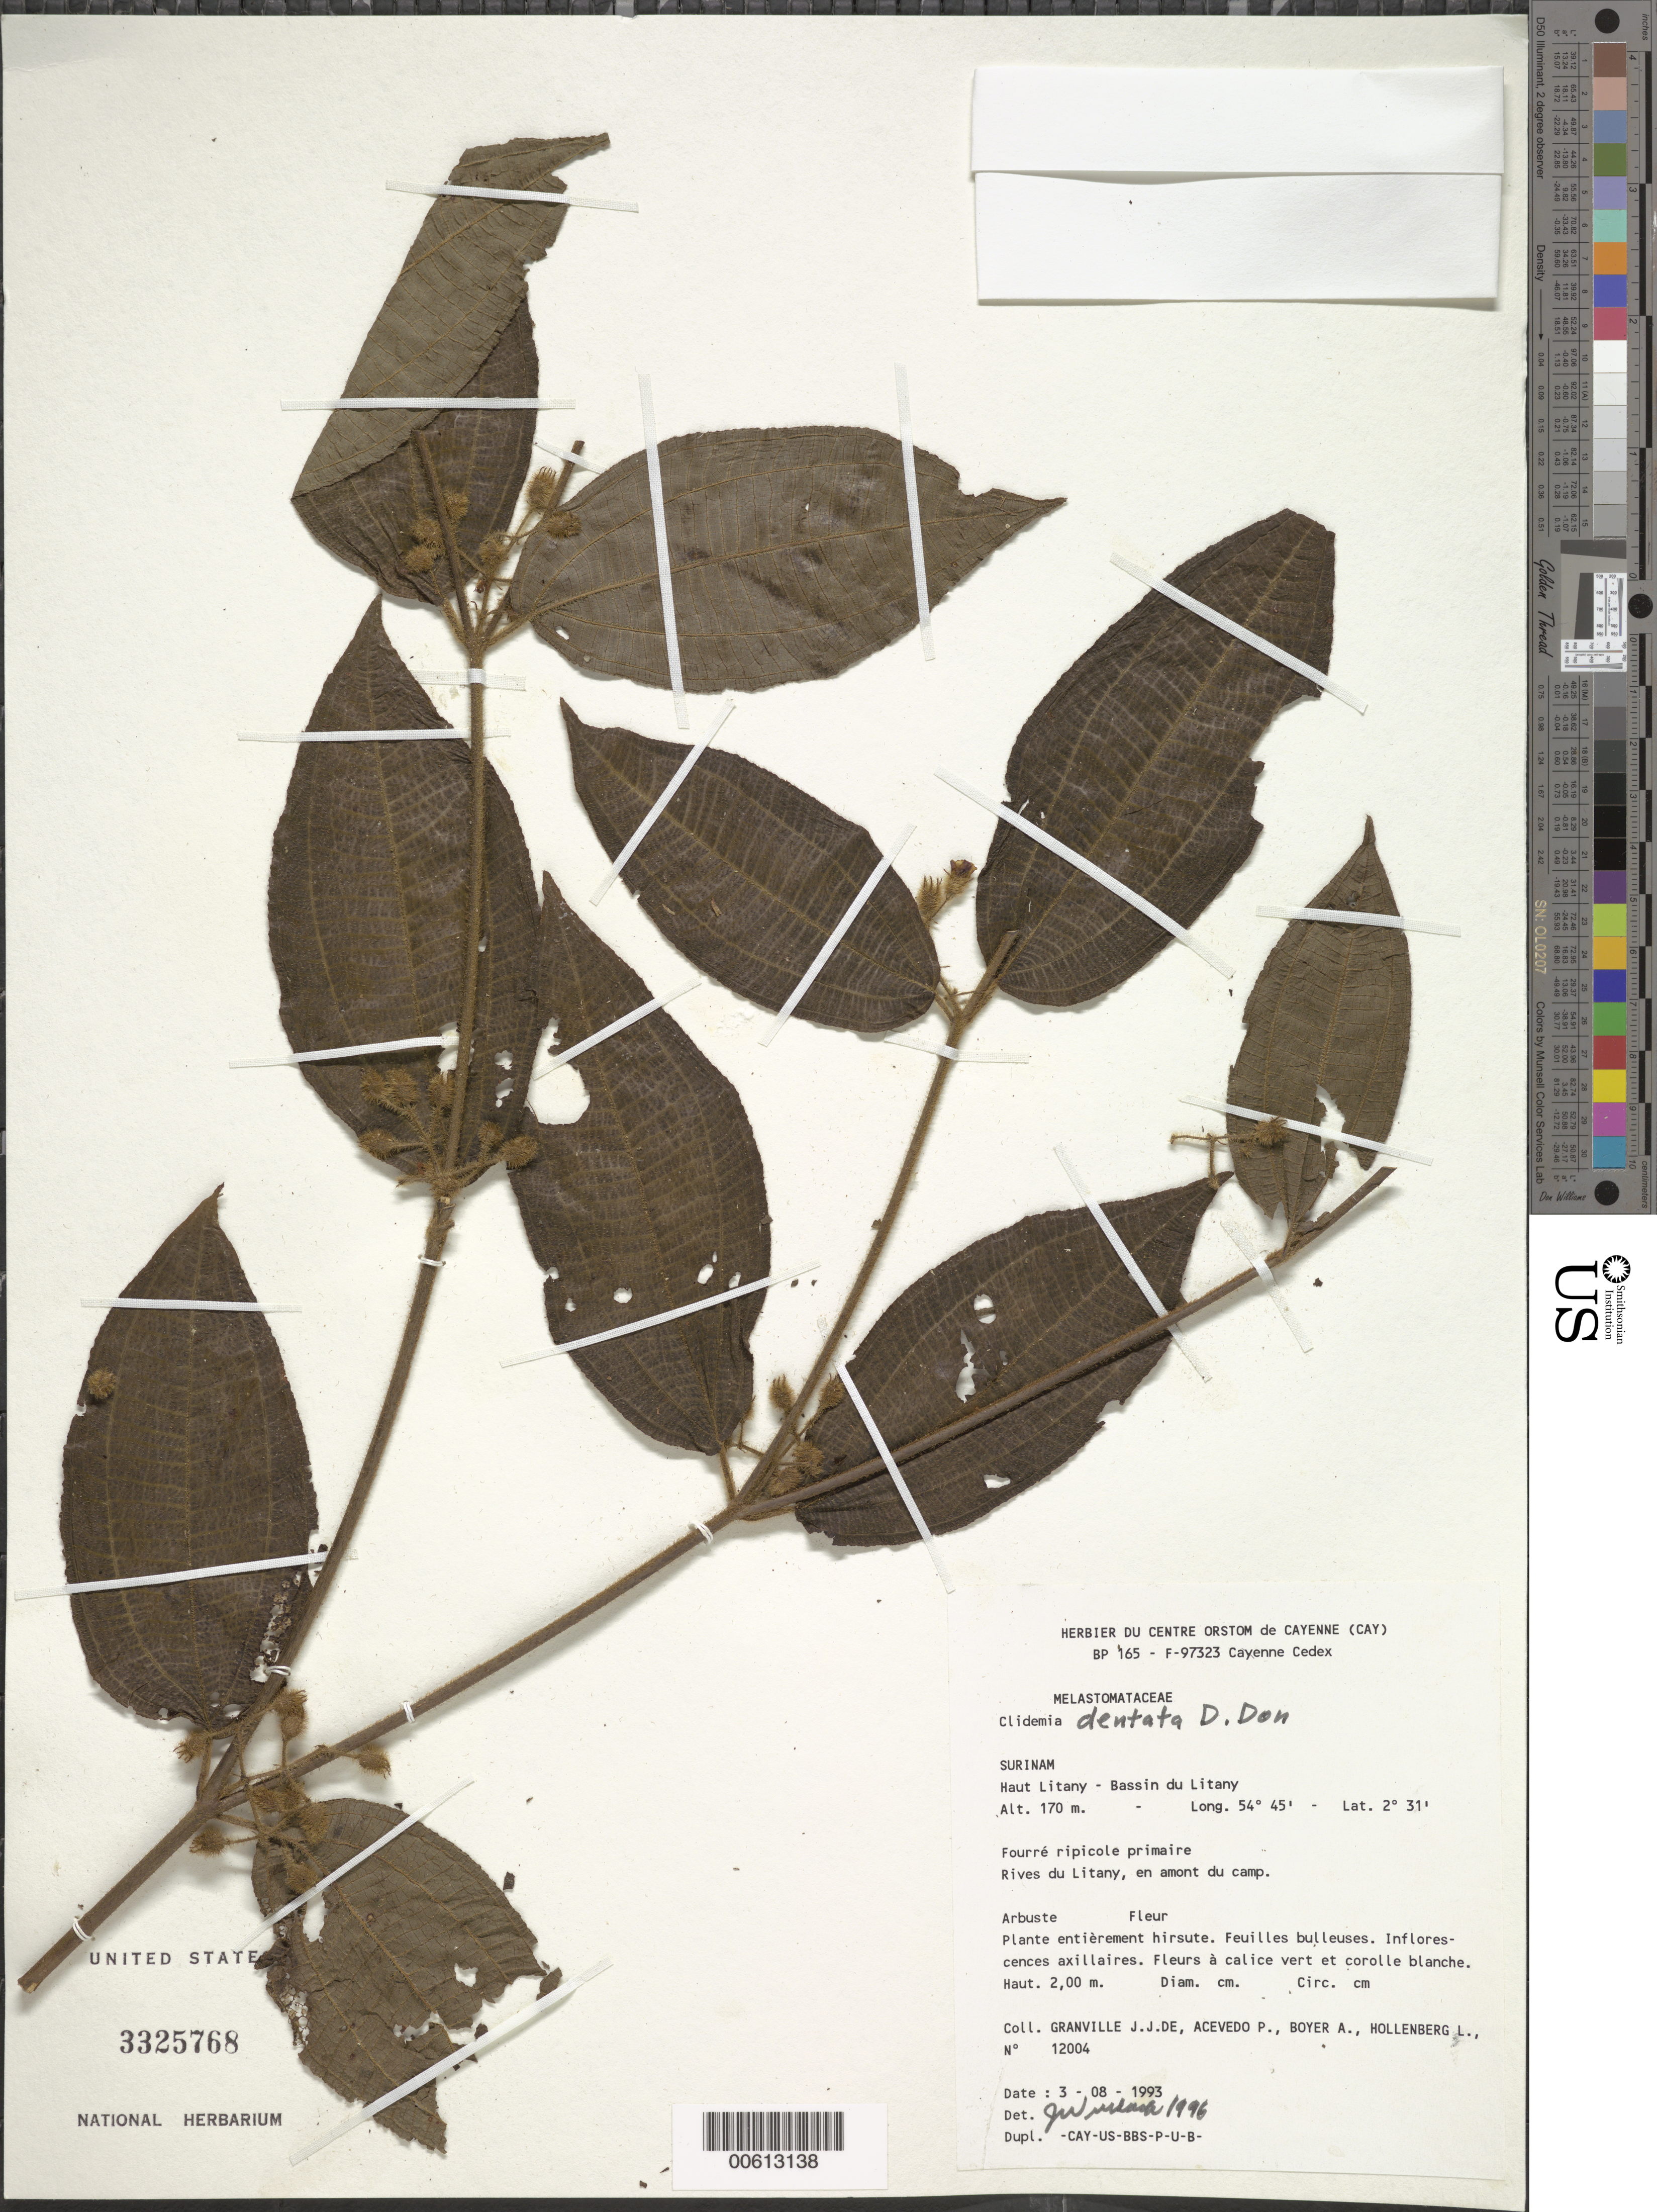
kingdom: Plantae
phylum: Tracheophyta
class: Magnoliopsida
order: Myrtales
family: Melastomataceae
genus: Clidemia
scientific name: Clidemia dentata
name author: D. Don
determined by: Wurdack, John J., (US), US (UNITED STATES)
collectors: J.-J. de Granville, P. Acevedo-Rodr., A. Boyer & L. Hollenberg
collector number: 12004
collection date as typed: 3-Aug-93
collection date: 1993-08-03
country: Suriname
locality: Haut Litany, Bassin du Litany; rives du Litany, en amont du camp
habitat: Fourre ripicole primaire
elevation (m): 170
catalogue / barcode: US 3325768